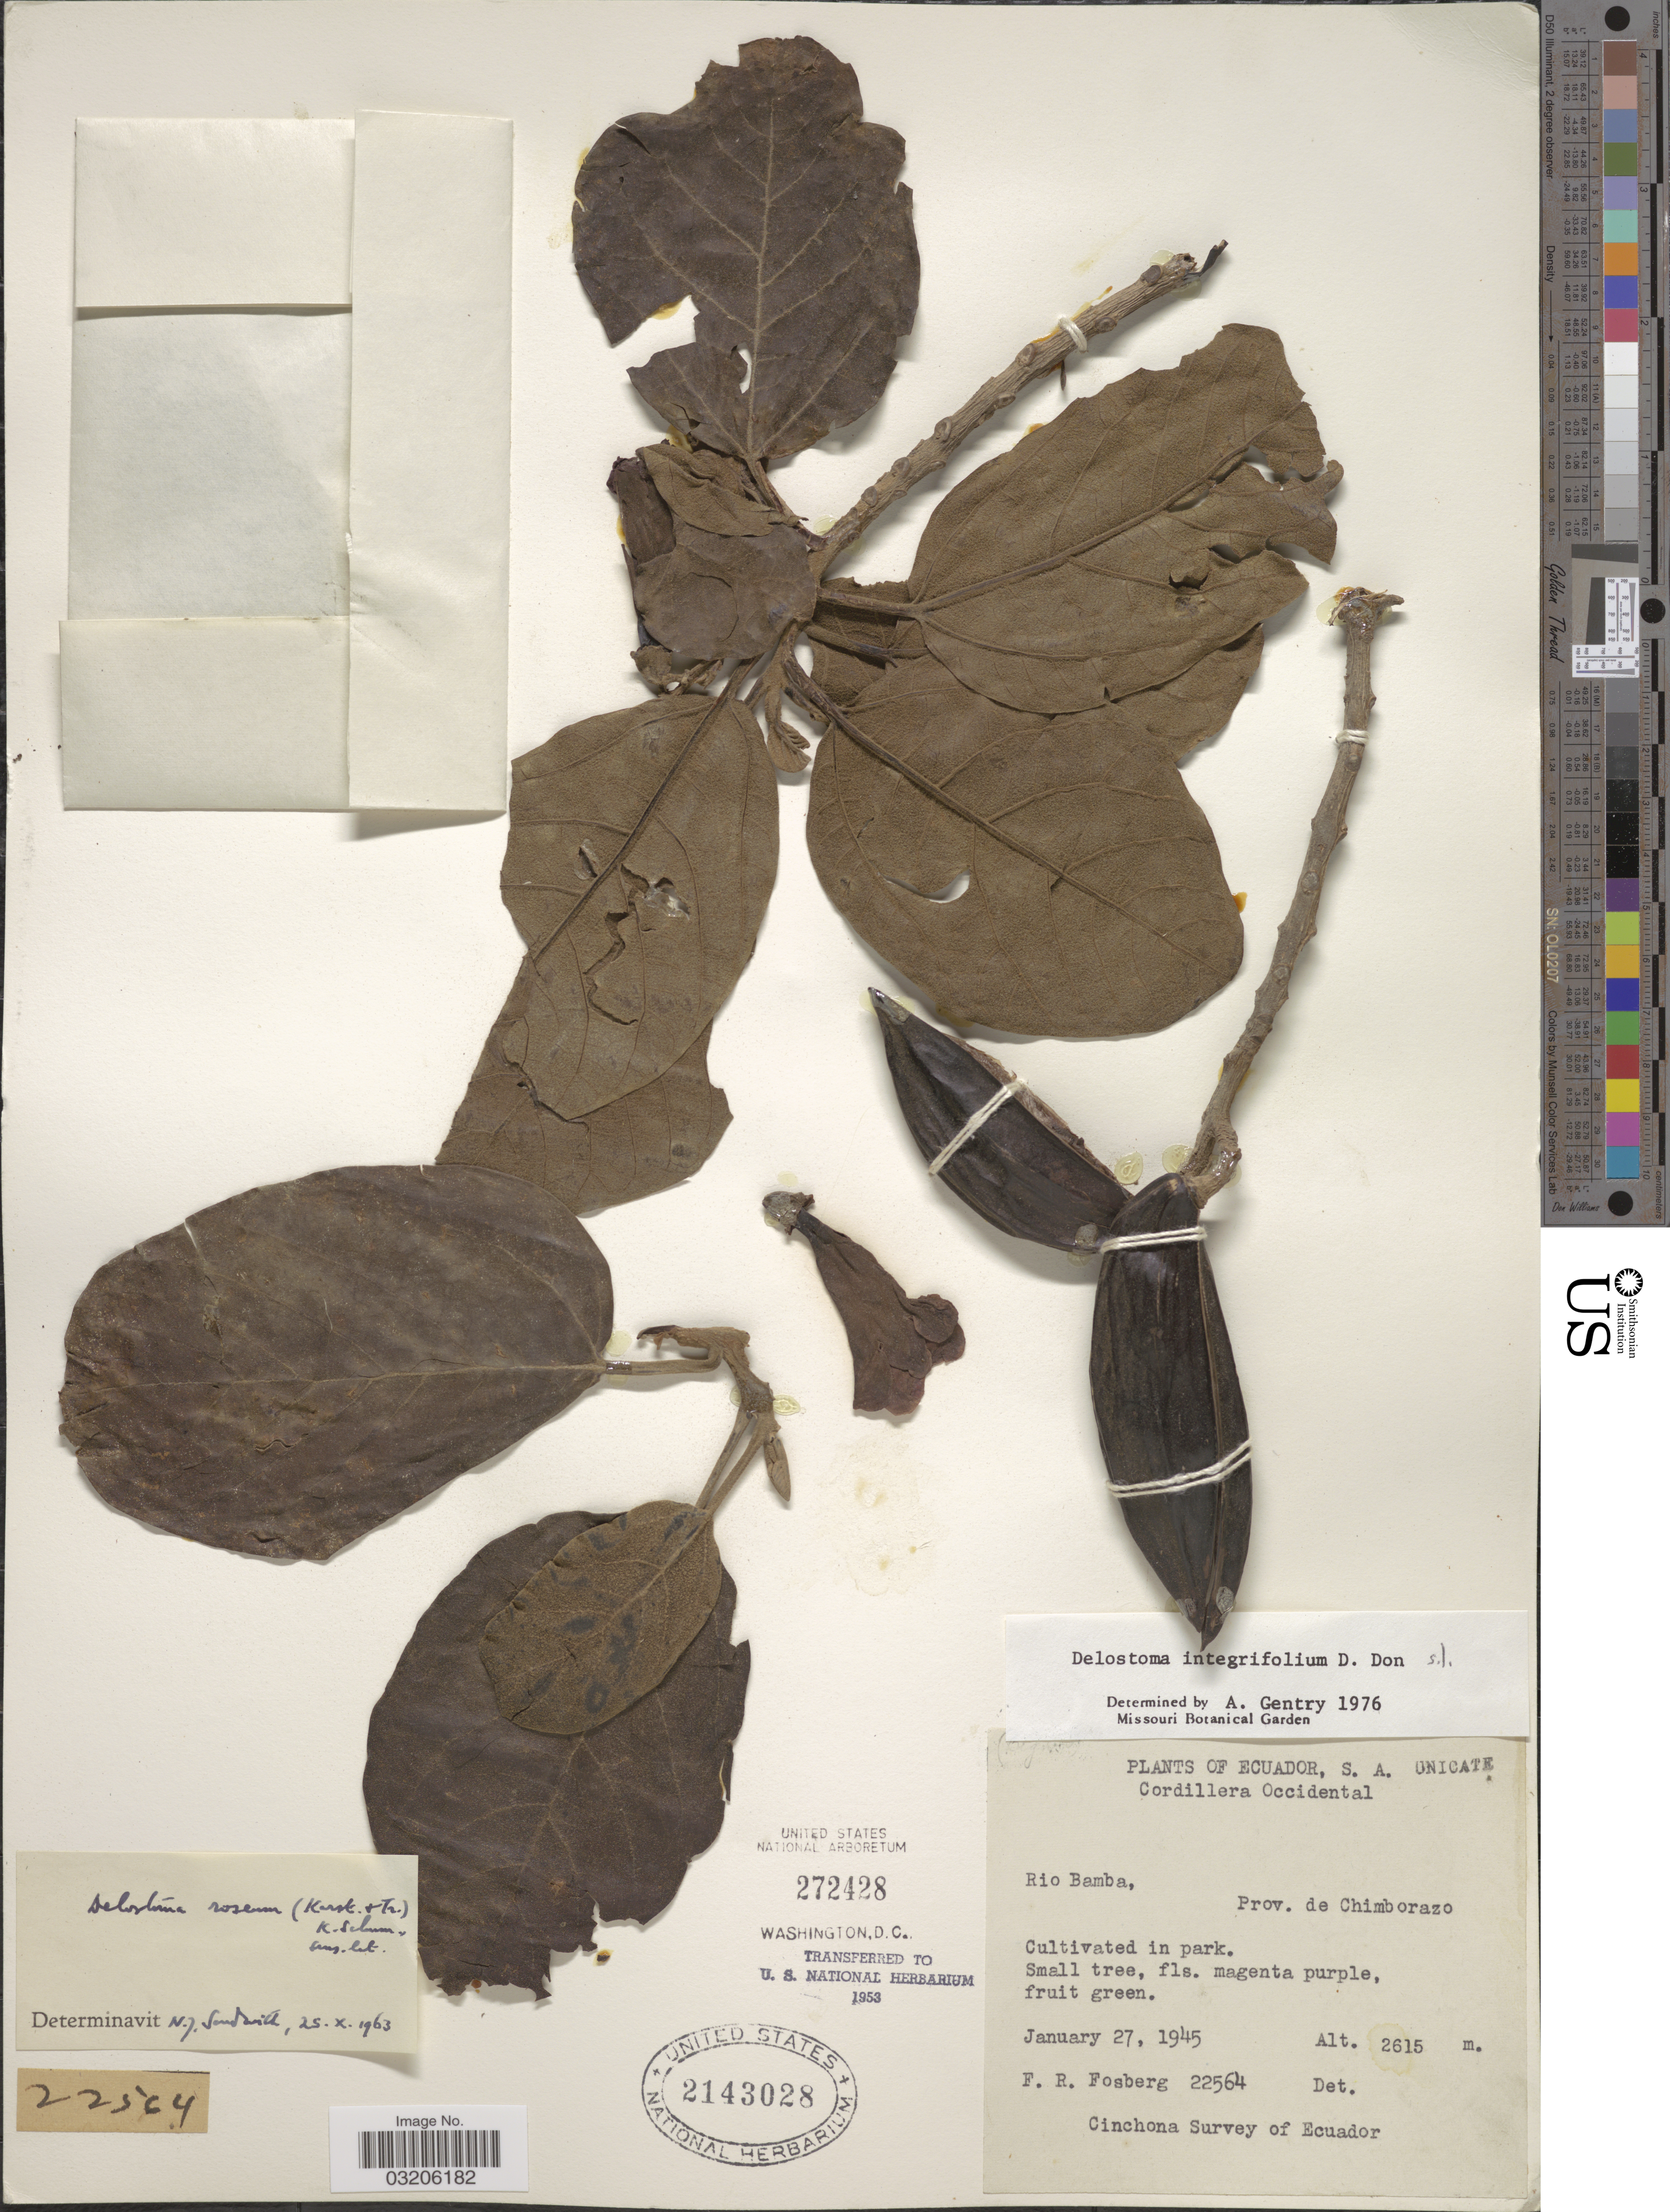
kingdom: Plantae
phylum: Tracheophyta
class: Magnoliopsida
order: Lamiales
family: Bignoniaceae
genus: Delostoma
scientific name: Delostoma integrifolium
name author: D. Don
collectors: F. R. Fosberg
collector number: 22564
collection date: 1945-01-27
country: Ecuador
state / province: Chimborazo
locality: Cordillera Occidental. Rio Bamba. Cultivated in Park.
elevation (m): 2615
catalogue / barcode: US 2143028